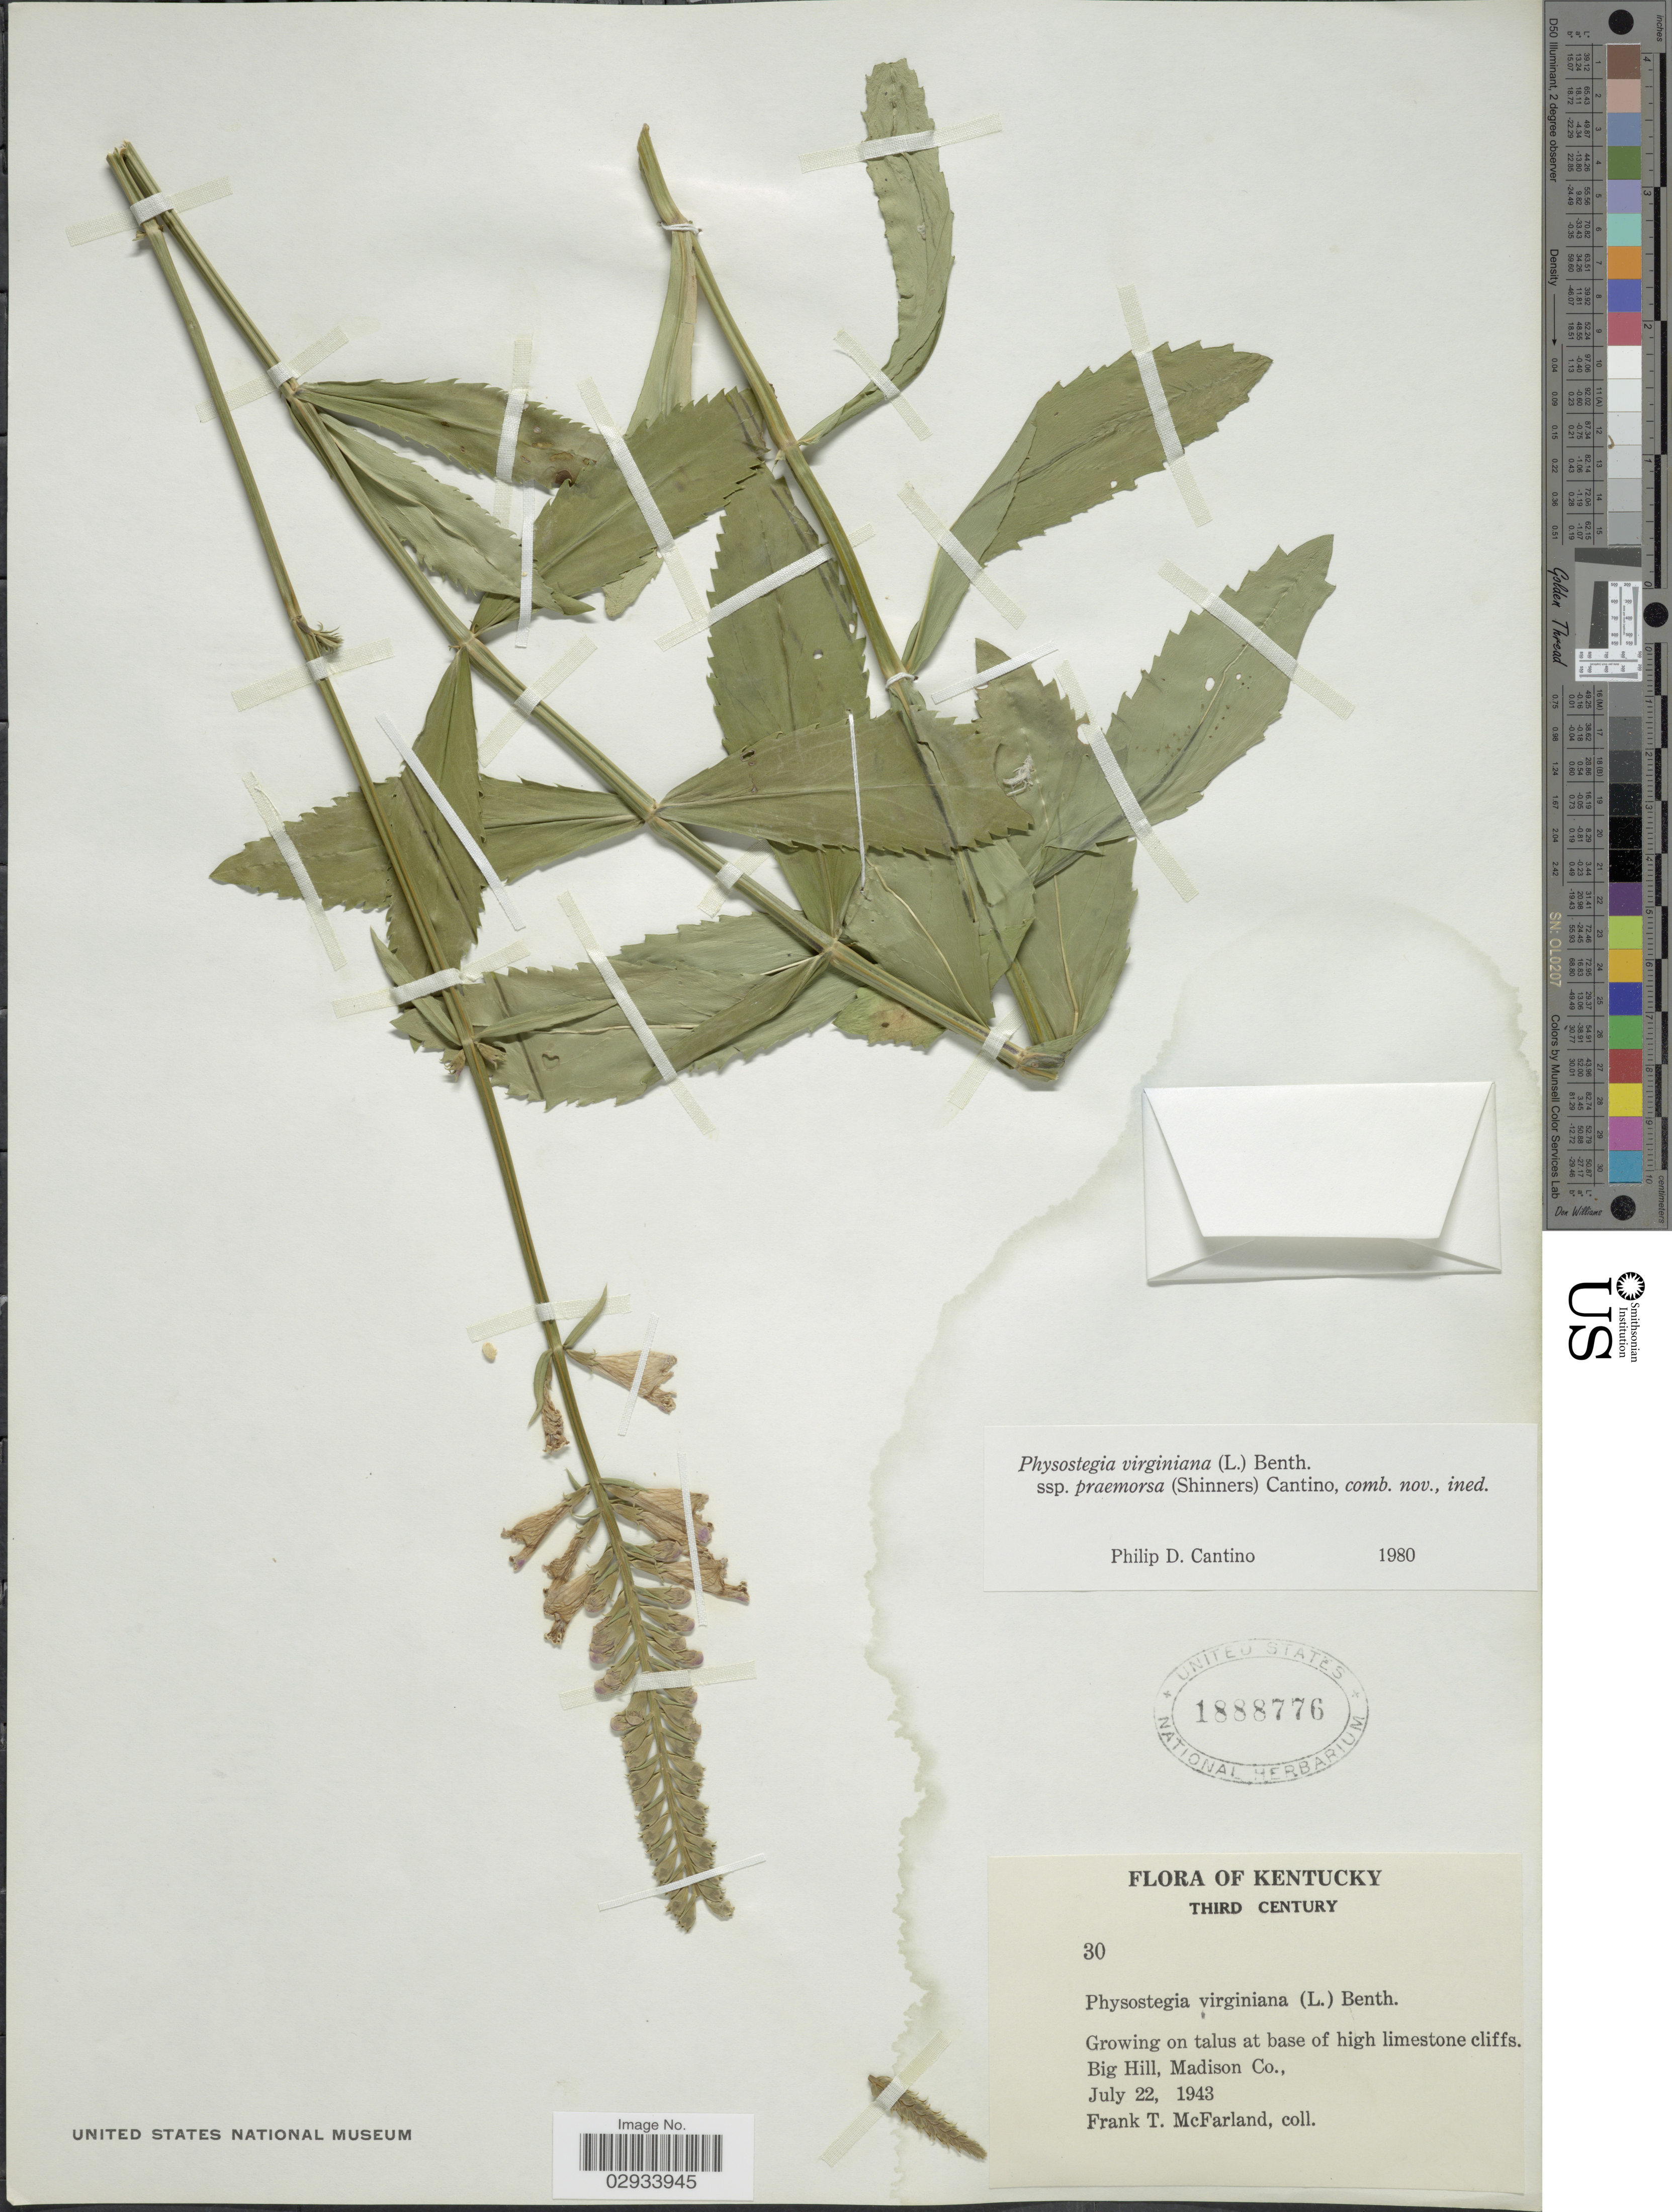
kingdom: Plantae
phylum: Tracheophyta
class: Magnoliopsida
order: Lamiales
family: Lamiaceae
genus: Physostegia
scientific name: Physostegia virginiana subsp. praemorsa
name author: (Shinners) P.D. Cantino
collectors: F. McFarland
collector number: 30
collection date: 1943-07-22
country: United States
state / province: Kentucky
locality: Third Century, Big Hill, Madison Co.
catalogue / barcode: US 1888776